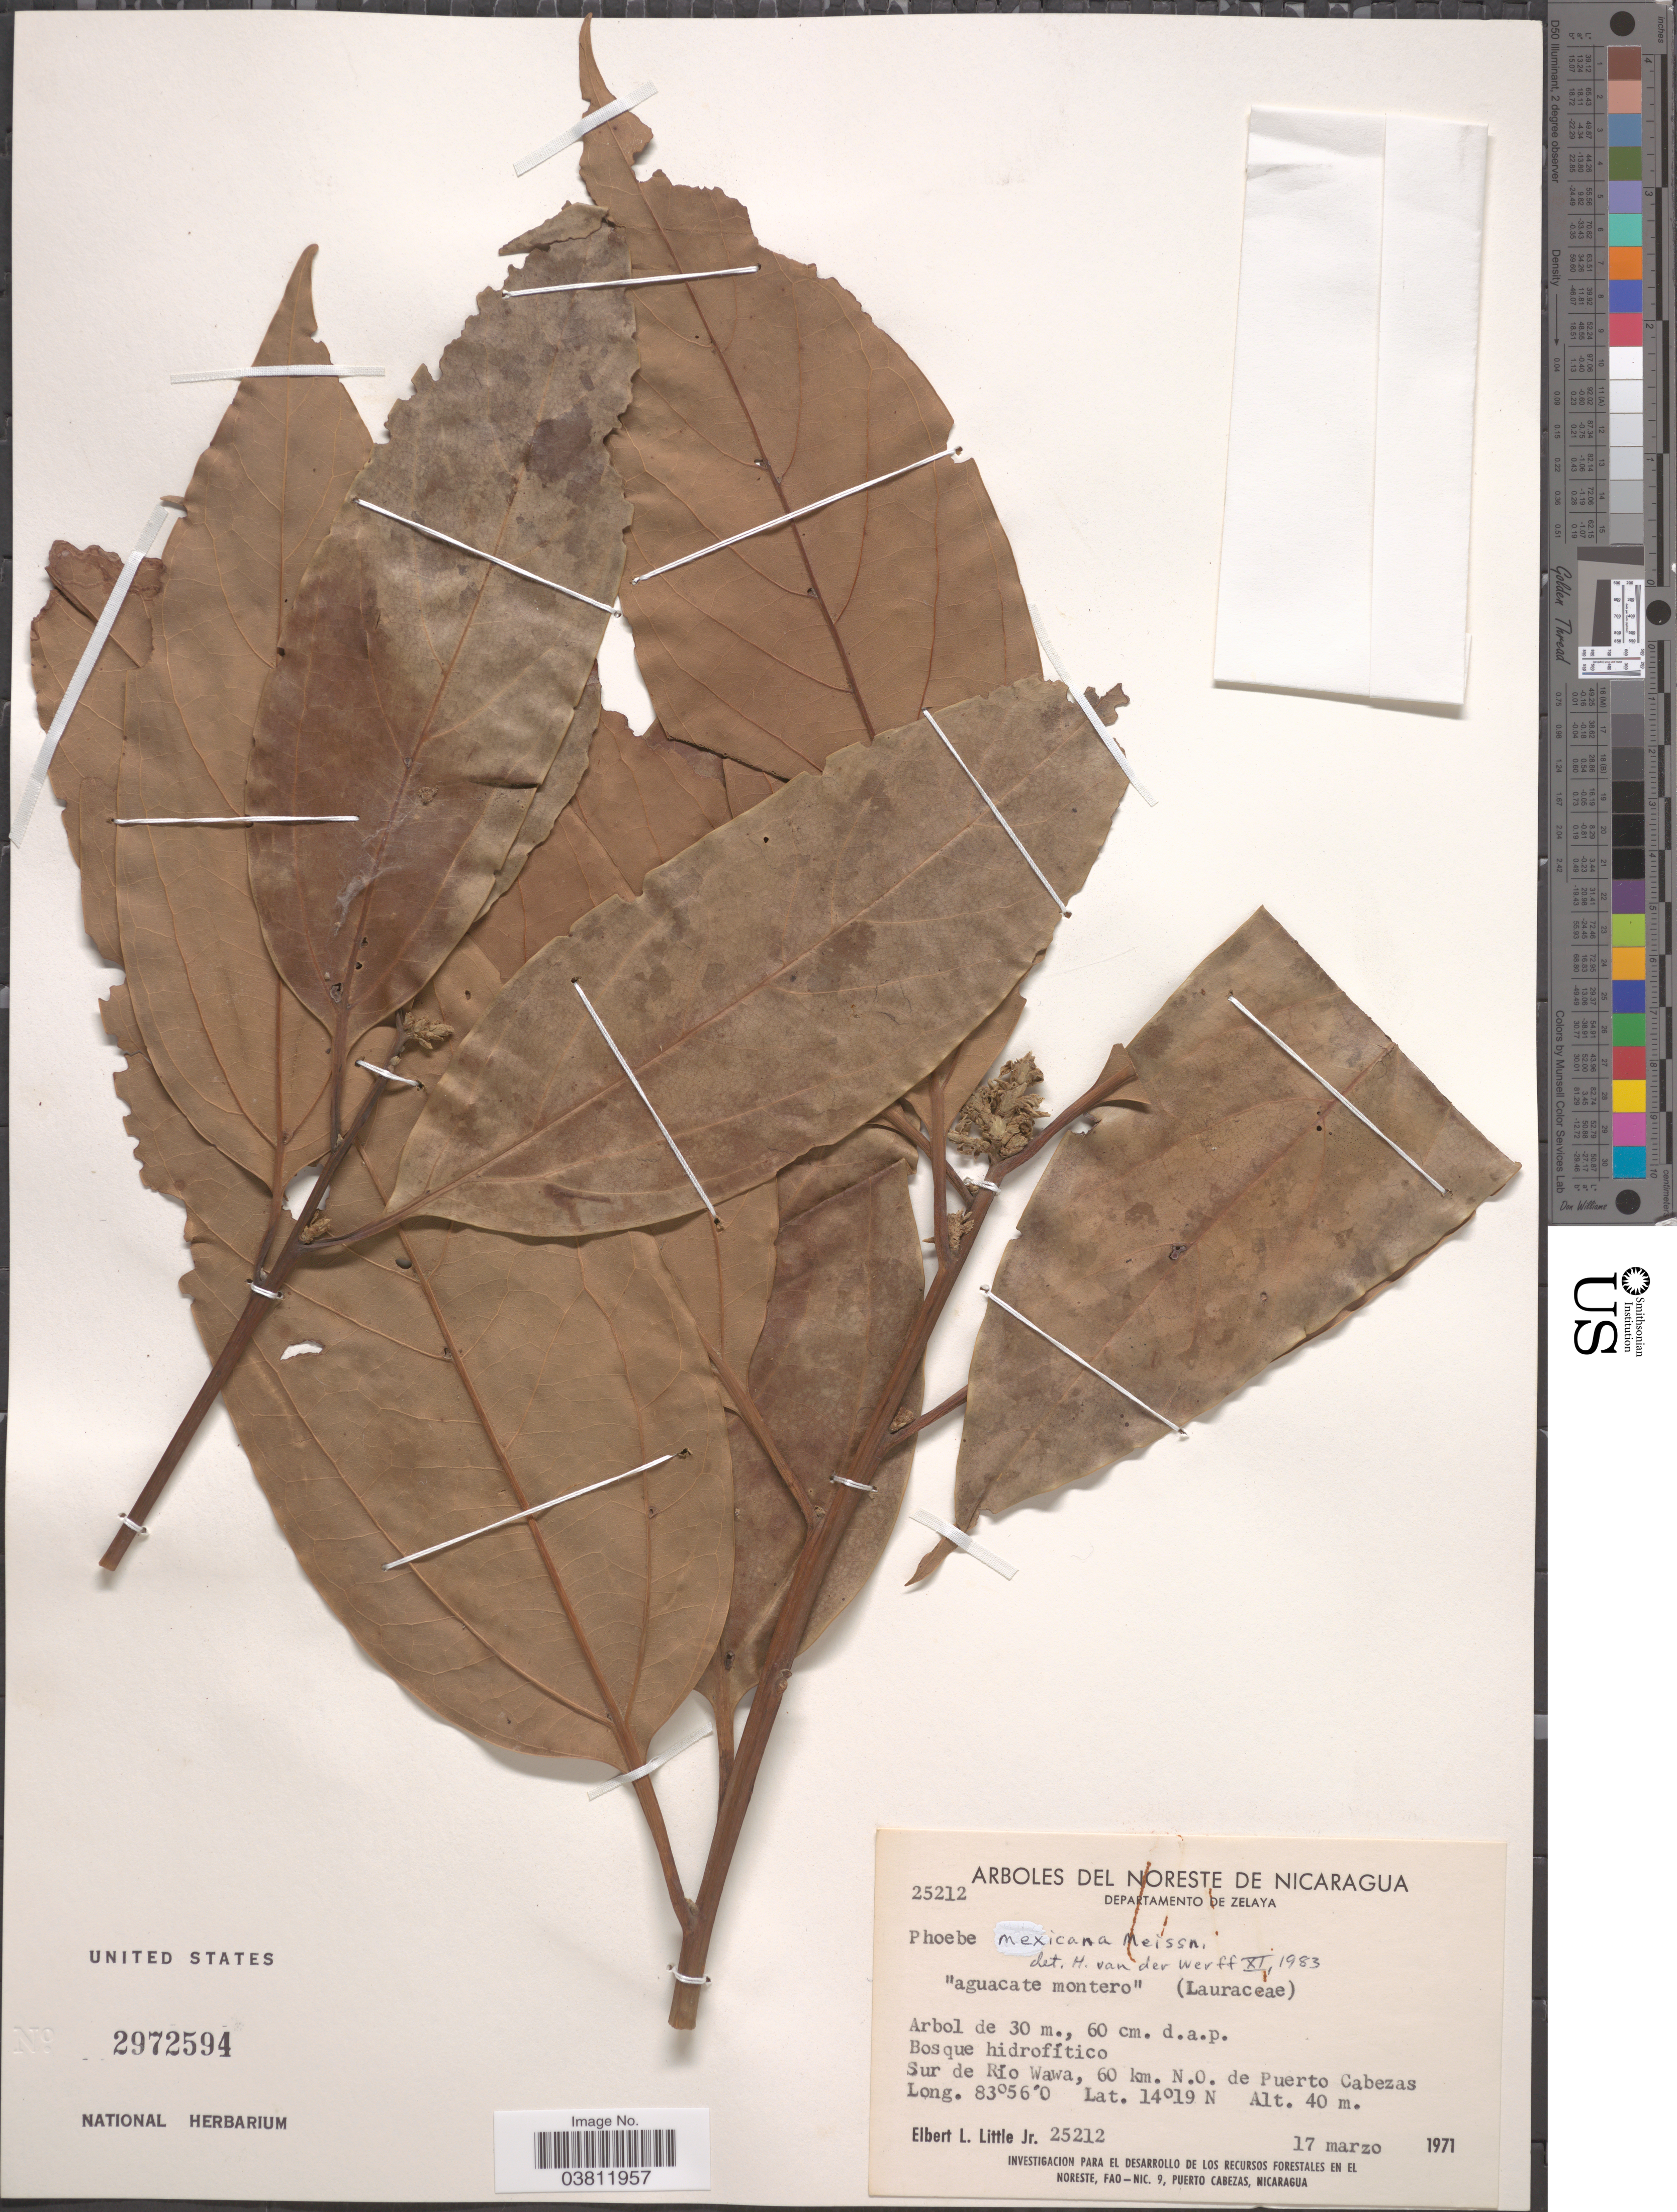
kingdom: Plantae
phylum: Tracheophyta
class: Magnoliopsida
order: Laurales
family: Lauraceae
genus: Phoebe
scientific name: Phoebe mexicana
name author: Meisn.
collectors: E. L. Little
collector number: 25212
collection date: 1971-03-17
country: Nicaragua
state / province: Atlántico Norte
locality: Noreste de Nicaragua. Departamento Zelaya. Sur de Rio Wawa, 60 km. N.O. de Puerto Cabezas.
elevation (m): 40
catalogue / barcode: US 2972594